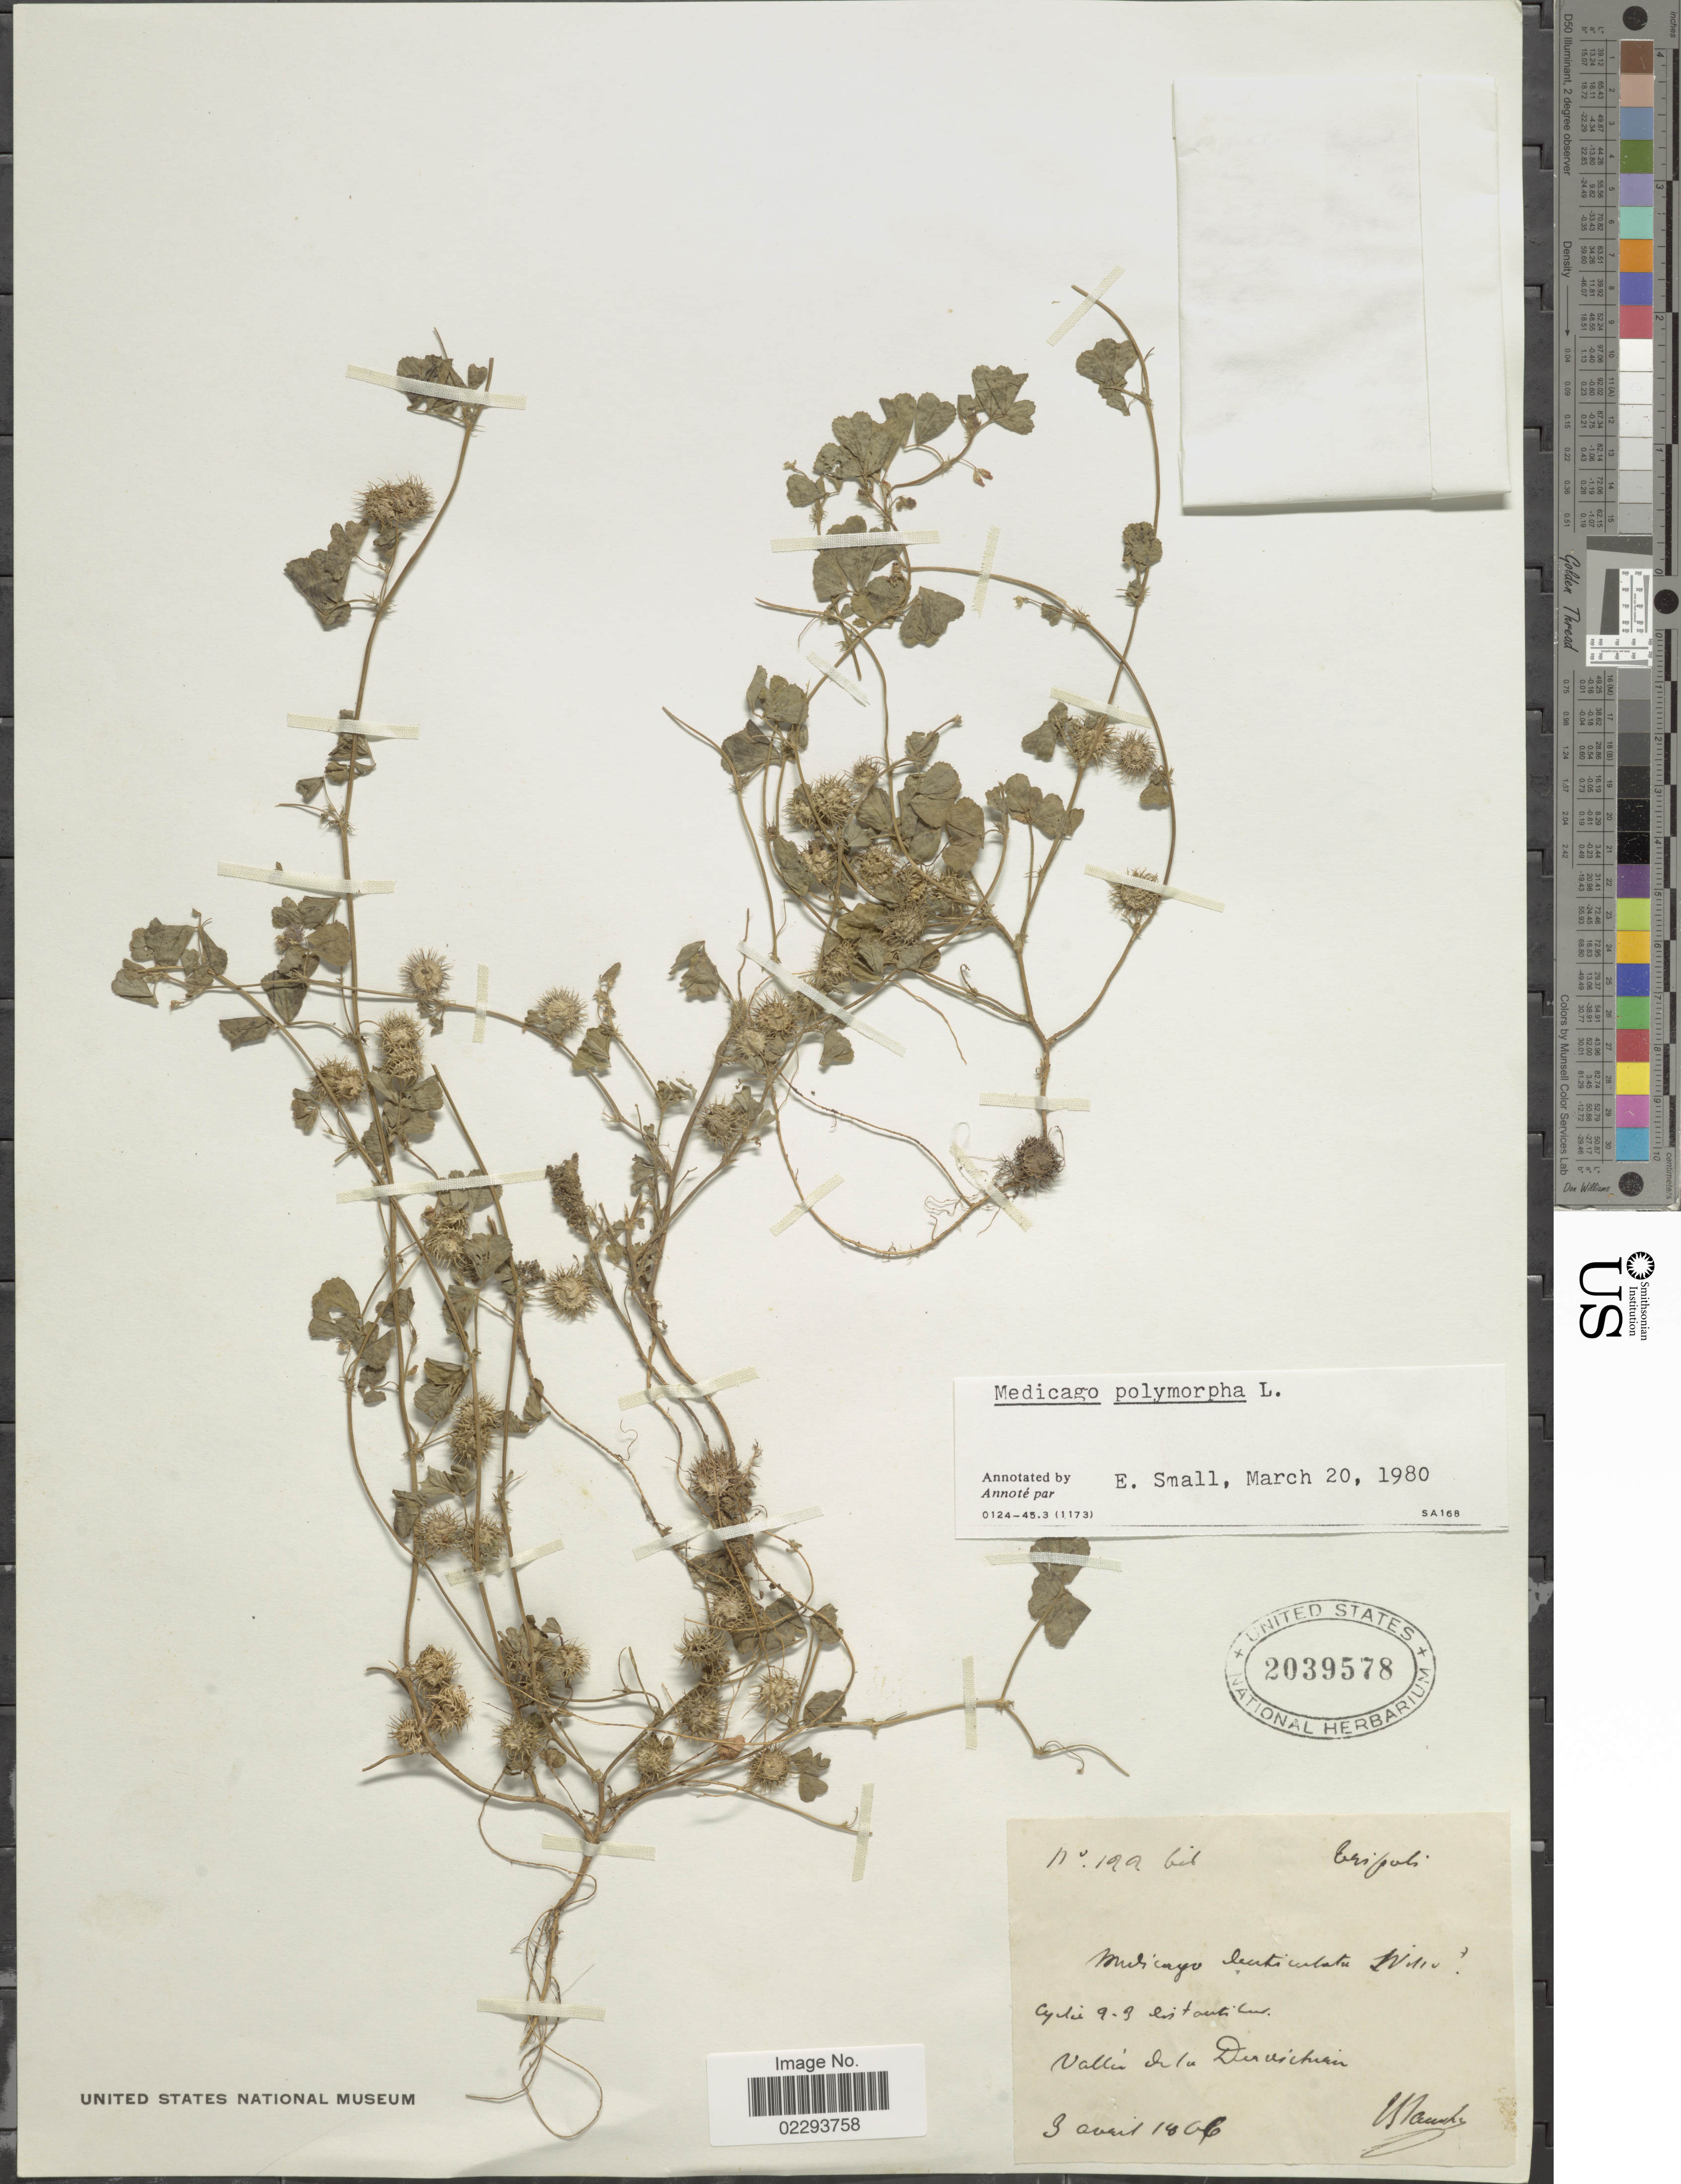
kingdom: Plantae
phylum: Tracheophyta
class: Magnoliopsida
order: Fabales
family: Fabaceae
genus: Medicago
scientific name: Medicago polymorpha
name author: L.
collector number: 122bis*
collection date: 1806-04-03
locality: Valle de la Dur [illegible text]chian [interpreted].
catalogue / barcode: US 2039578